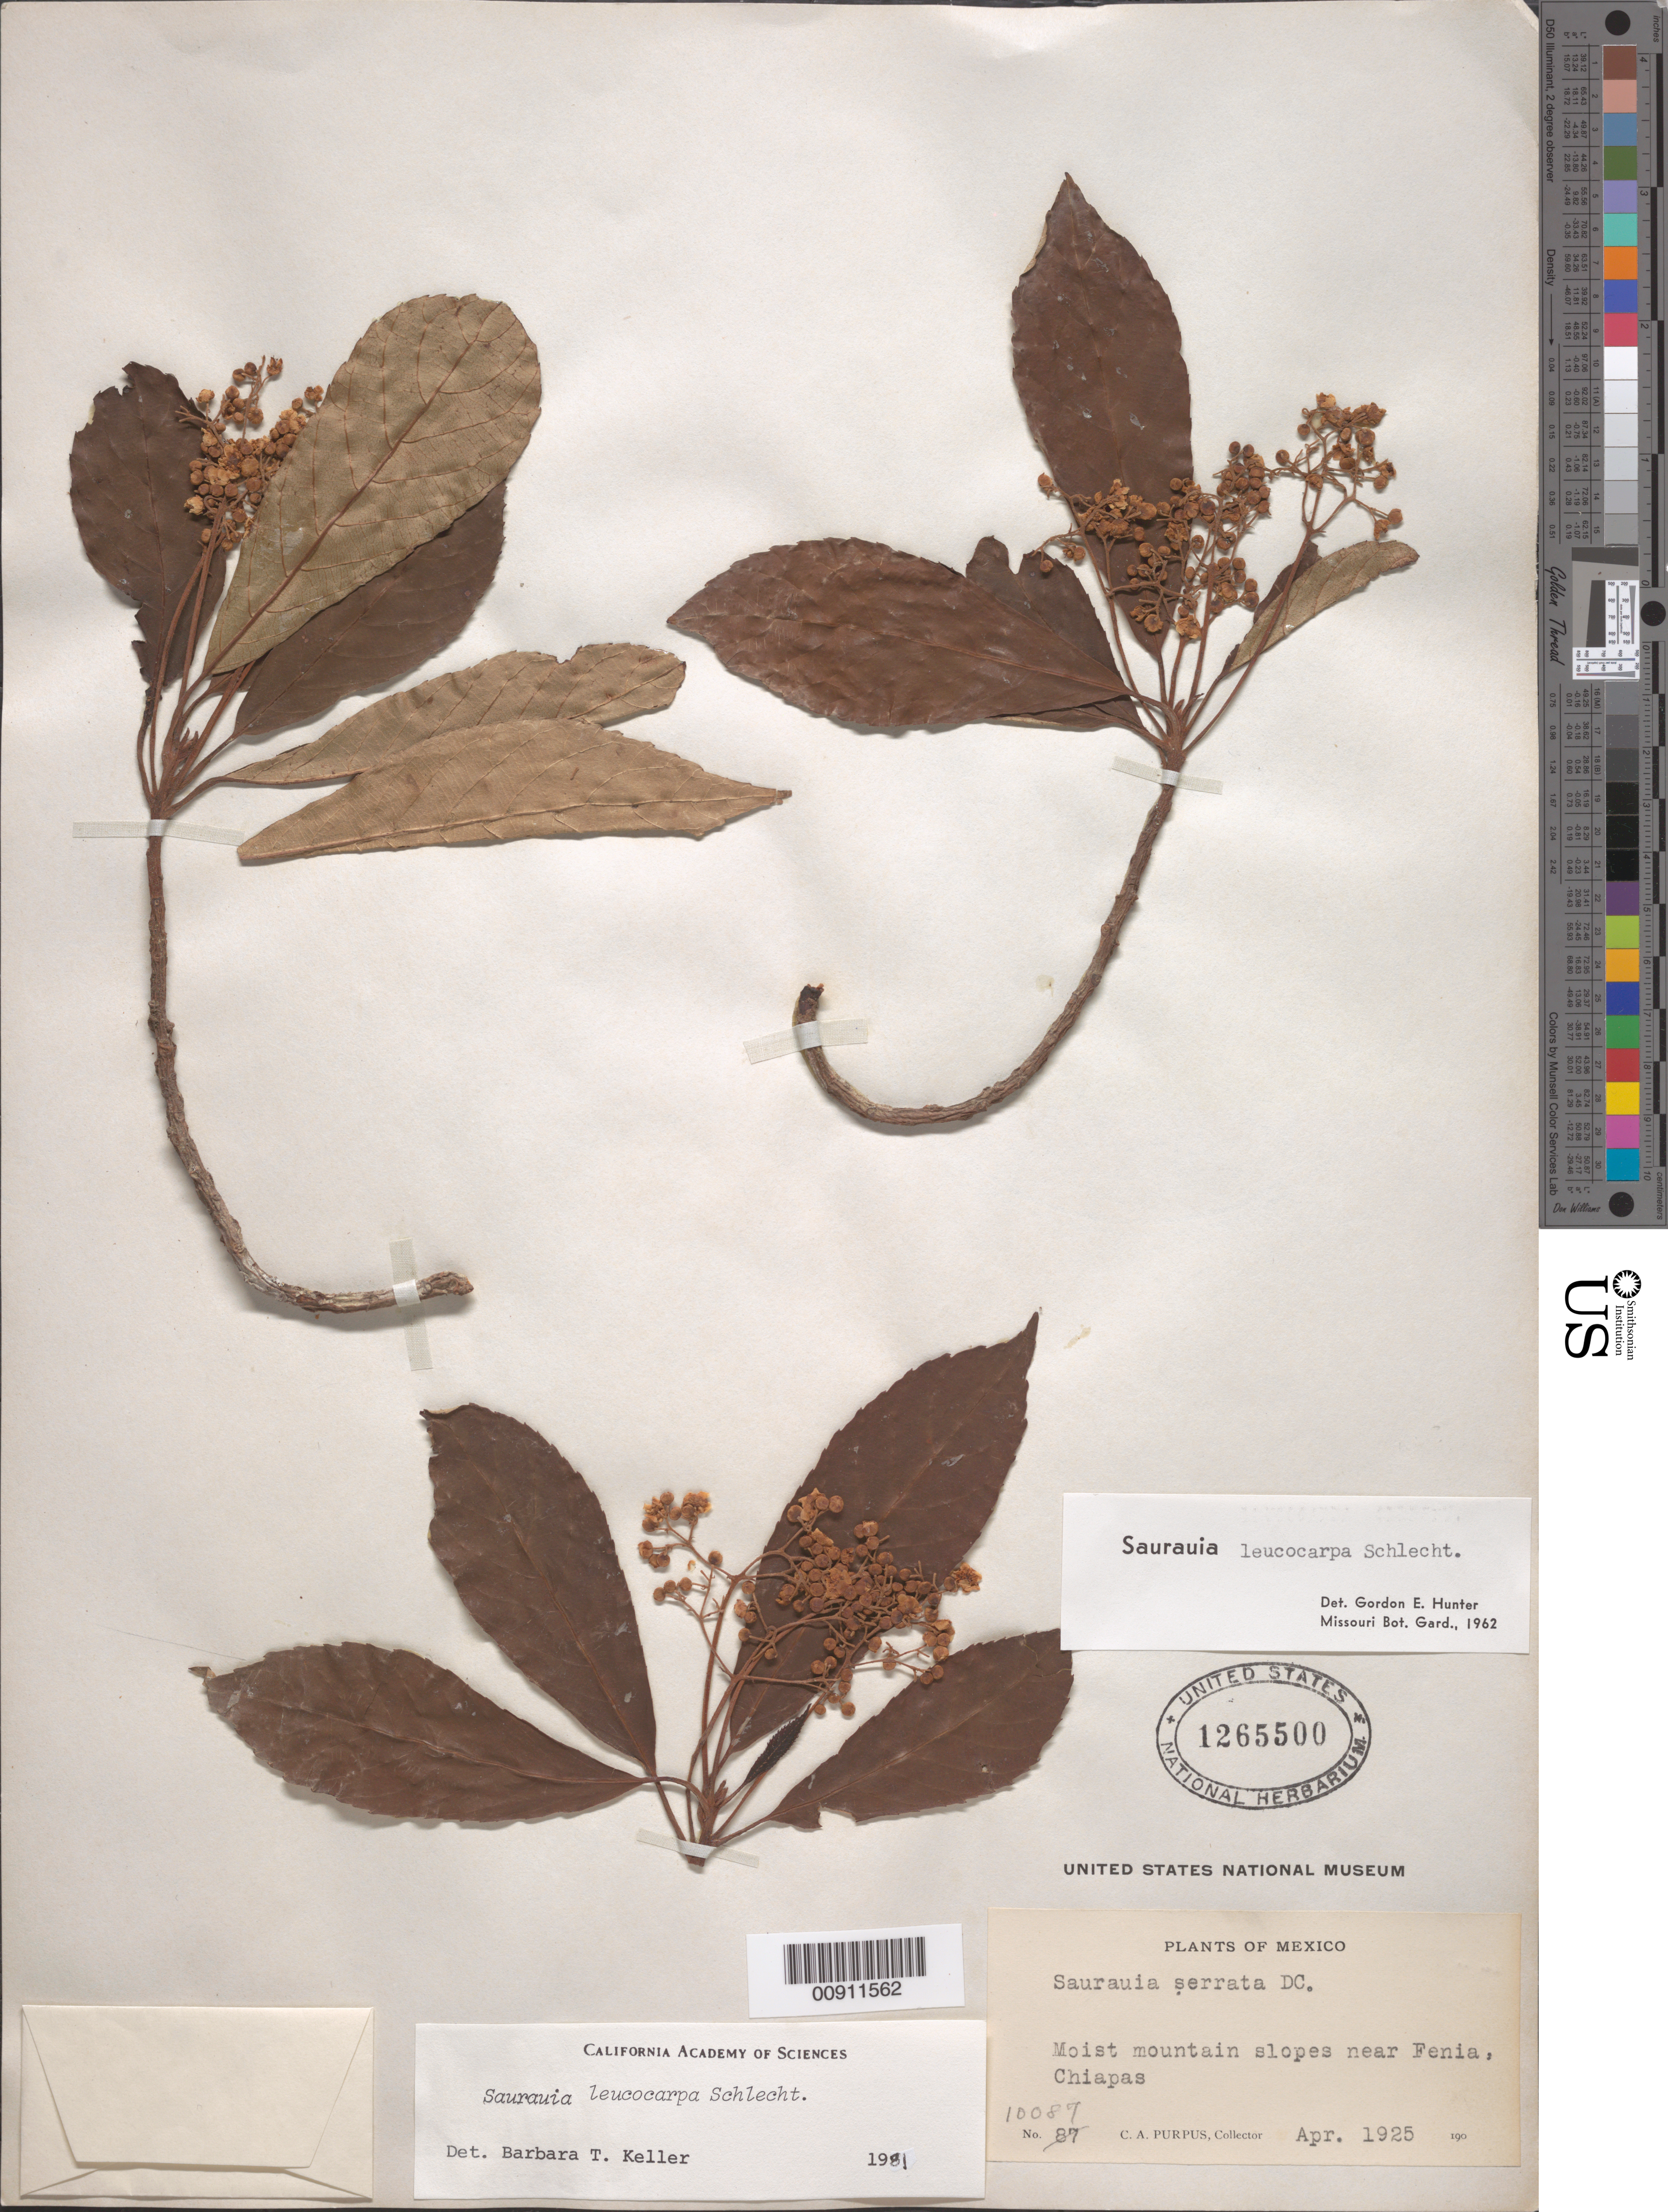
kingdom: Plantae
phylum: Tracheophyta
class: Magnoliopsida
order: Ericales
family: Actinidiaceae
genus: Saurauia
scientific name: Saurauia leucocarpa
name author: Schltdl.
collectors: C. A. Purpus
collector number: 10087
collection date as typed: Apr 1925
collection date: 1925-04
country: Mexico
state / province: Chiapas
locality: Near Fenia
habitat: Moist mountain slopes.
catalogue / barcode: US 1265500